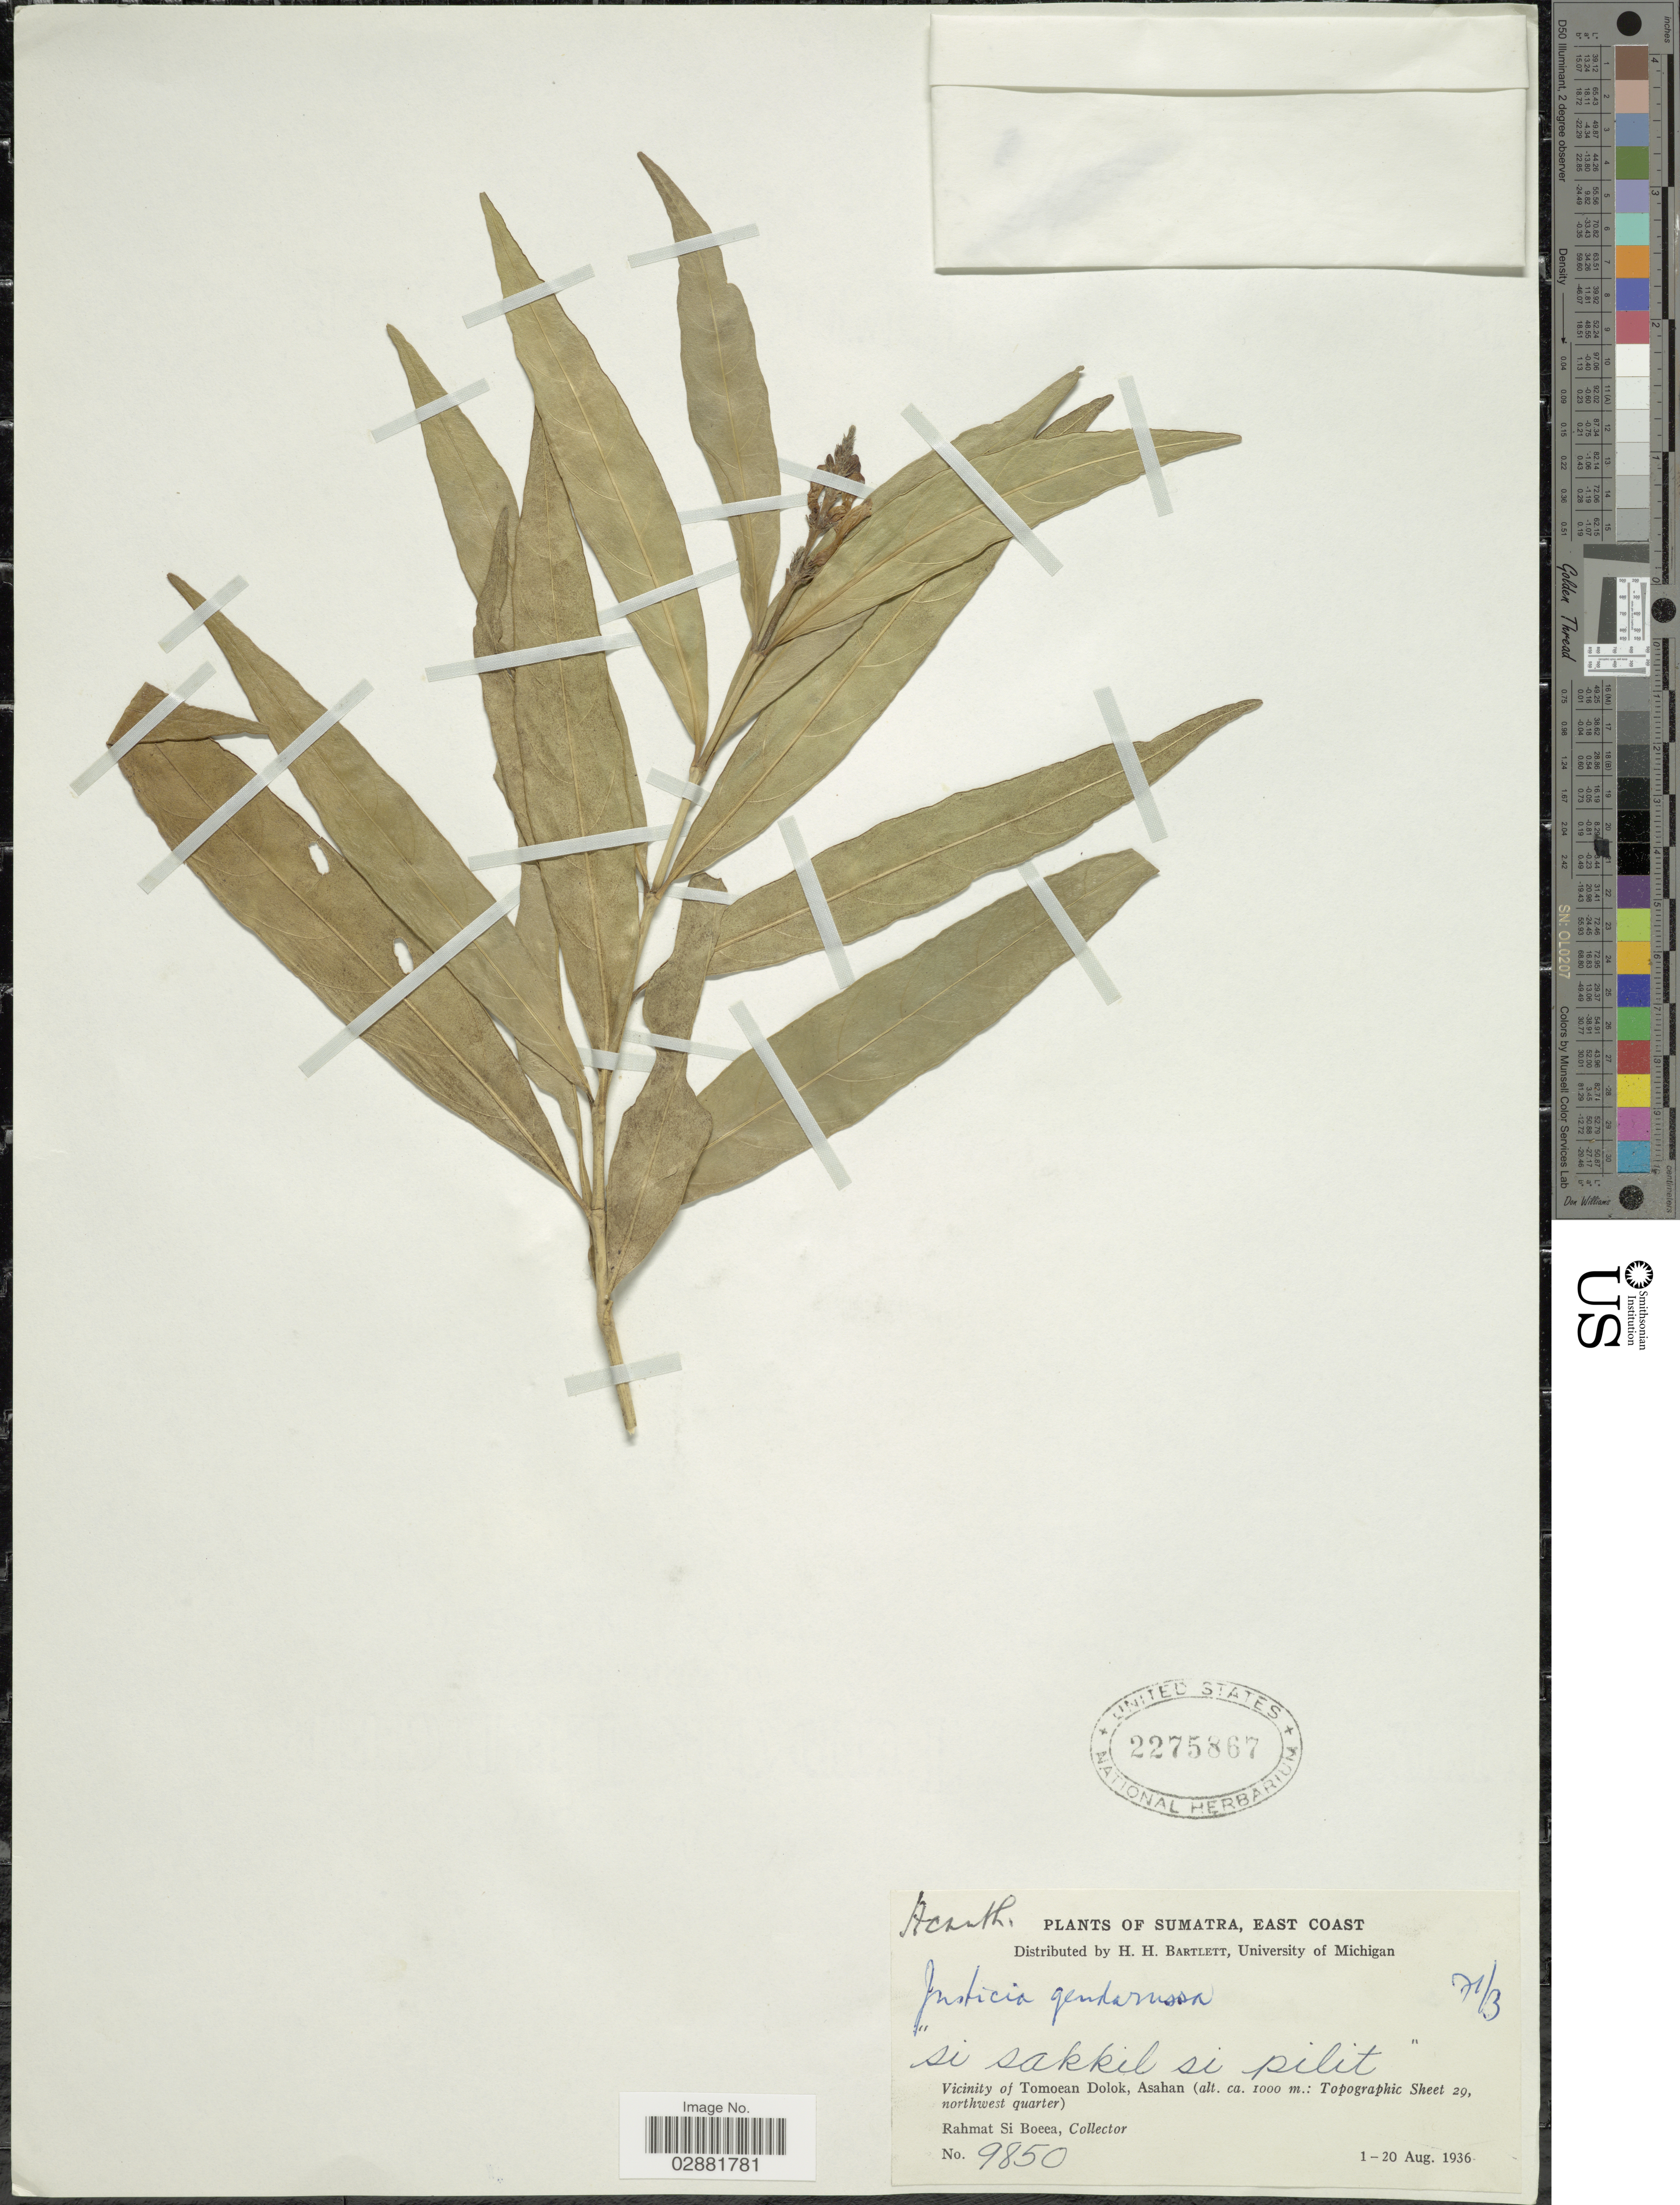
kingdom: Plantae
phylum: Tracheophyta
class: Magnoliopsida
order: Lamiales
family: Acanthaceae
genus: Justicia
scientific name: Justicia gendarussa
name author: Burm. f.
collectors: Rahmat Si Boeea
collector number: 9850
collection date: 1936-01-10/1936-01-20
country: Indonesia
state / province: Sumatra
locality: East Coast, Vicinity of Tomoean Dolok, Asahan.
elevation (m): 1000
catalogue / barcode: US 2275867